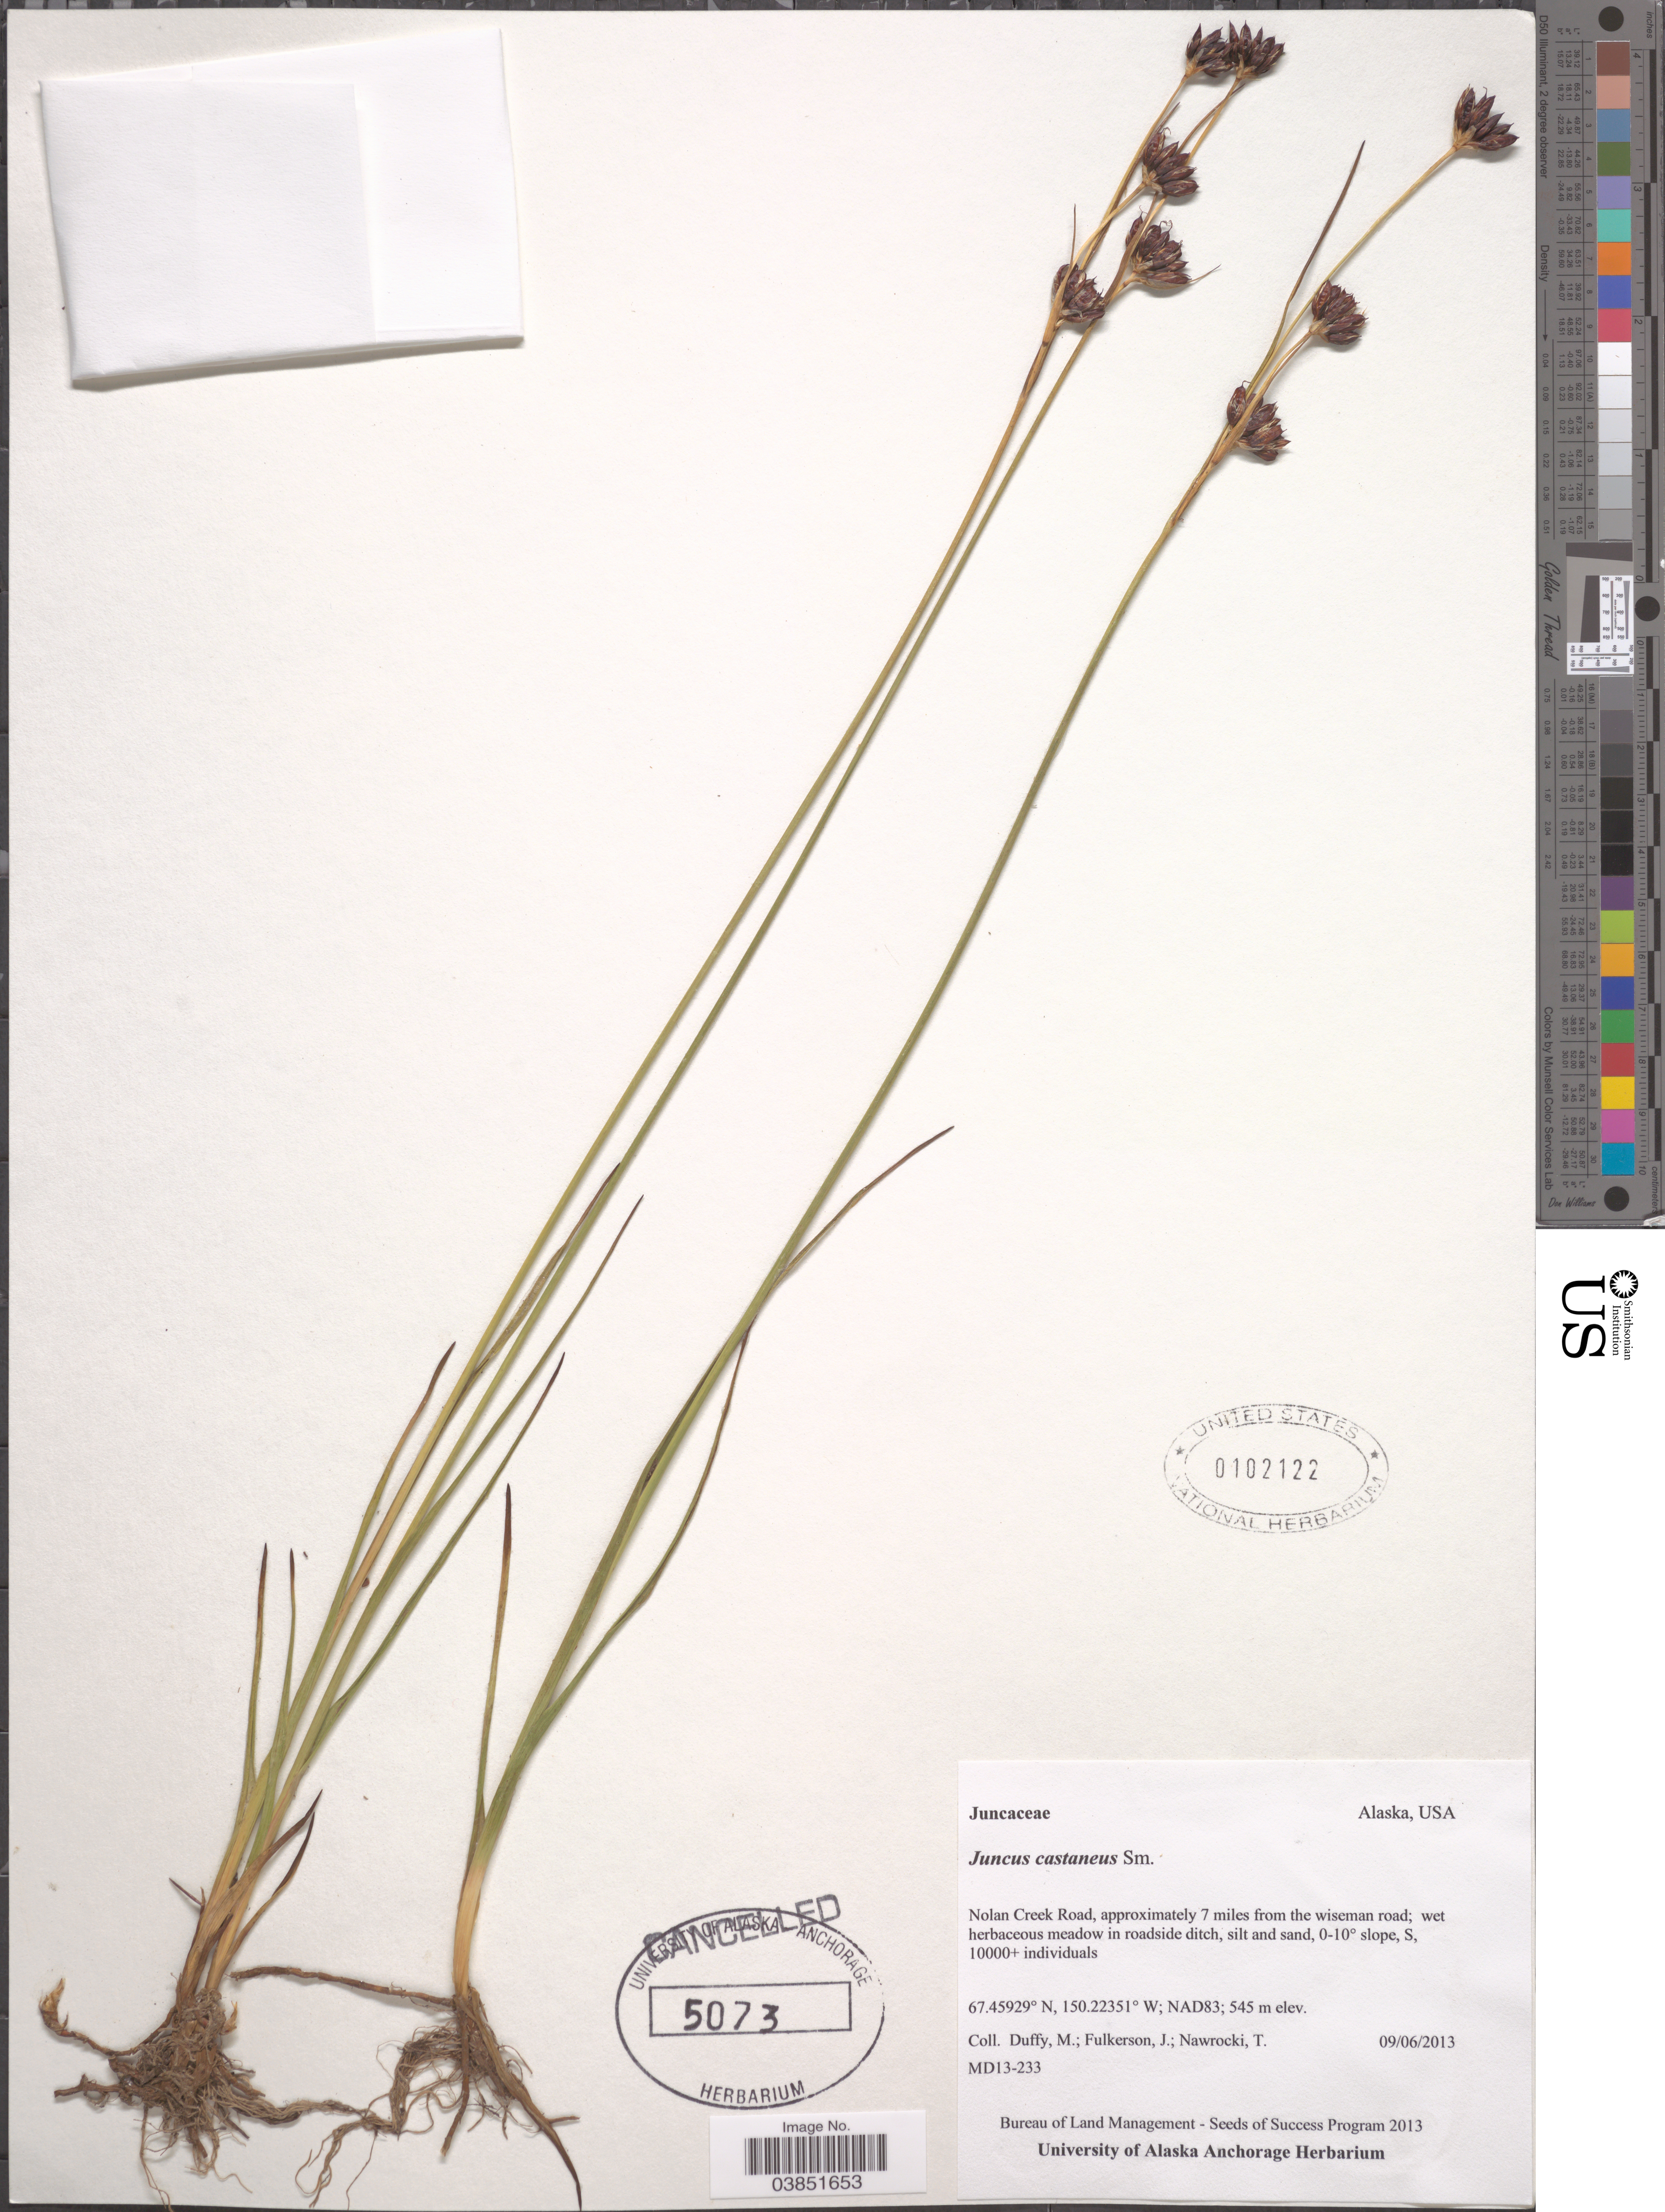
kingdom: Plantae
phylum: Tracheophyta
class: Liliopsida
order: Poales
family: Juncaceae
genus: Juncus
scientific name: Juncus castaneus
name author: Sm.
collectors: M. Duffy, J. Fulkerson & T. Nawrocki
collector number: MD13-233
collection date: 2013-09-06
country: United States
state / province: Alaska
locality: Nolan Creek Road, approximately 7 miles from the wiseman road; 0-10° slope, S.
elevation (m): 545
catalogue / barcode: US 102122